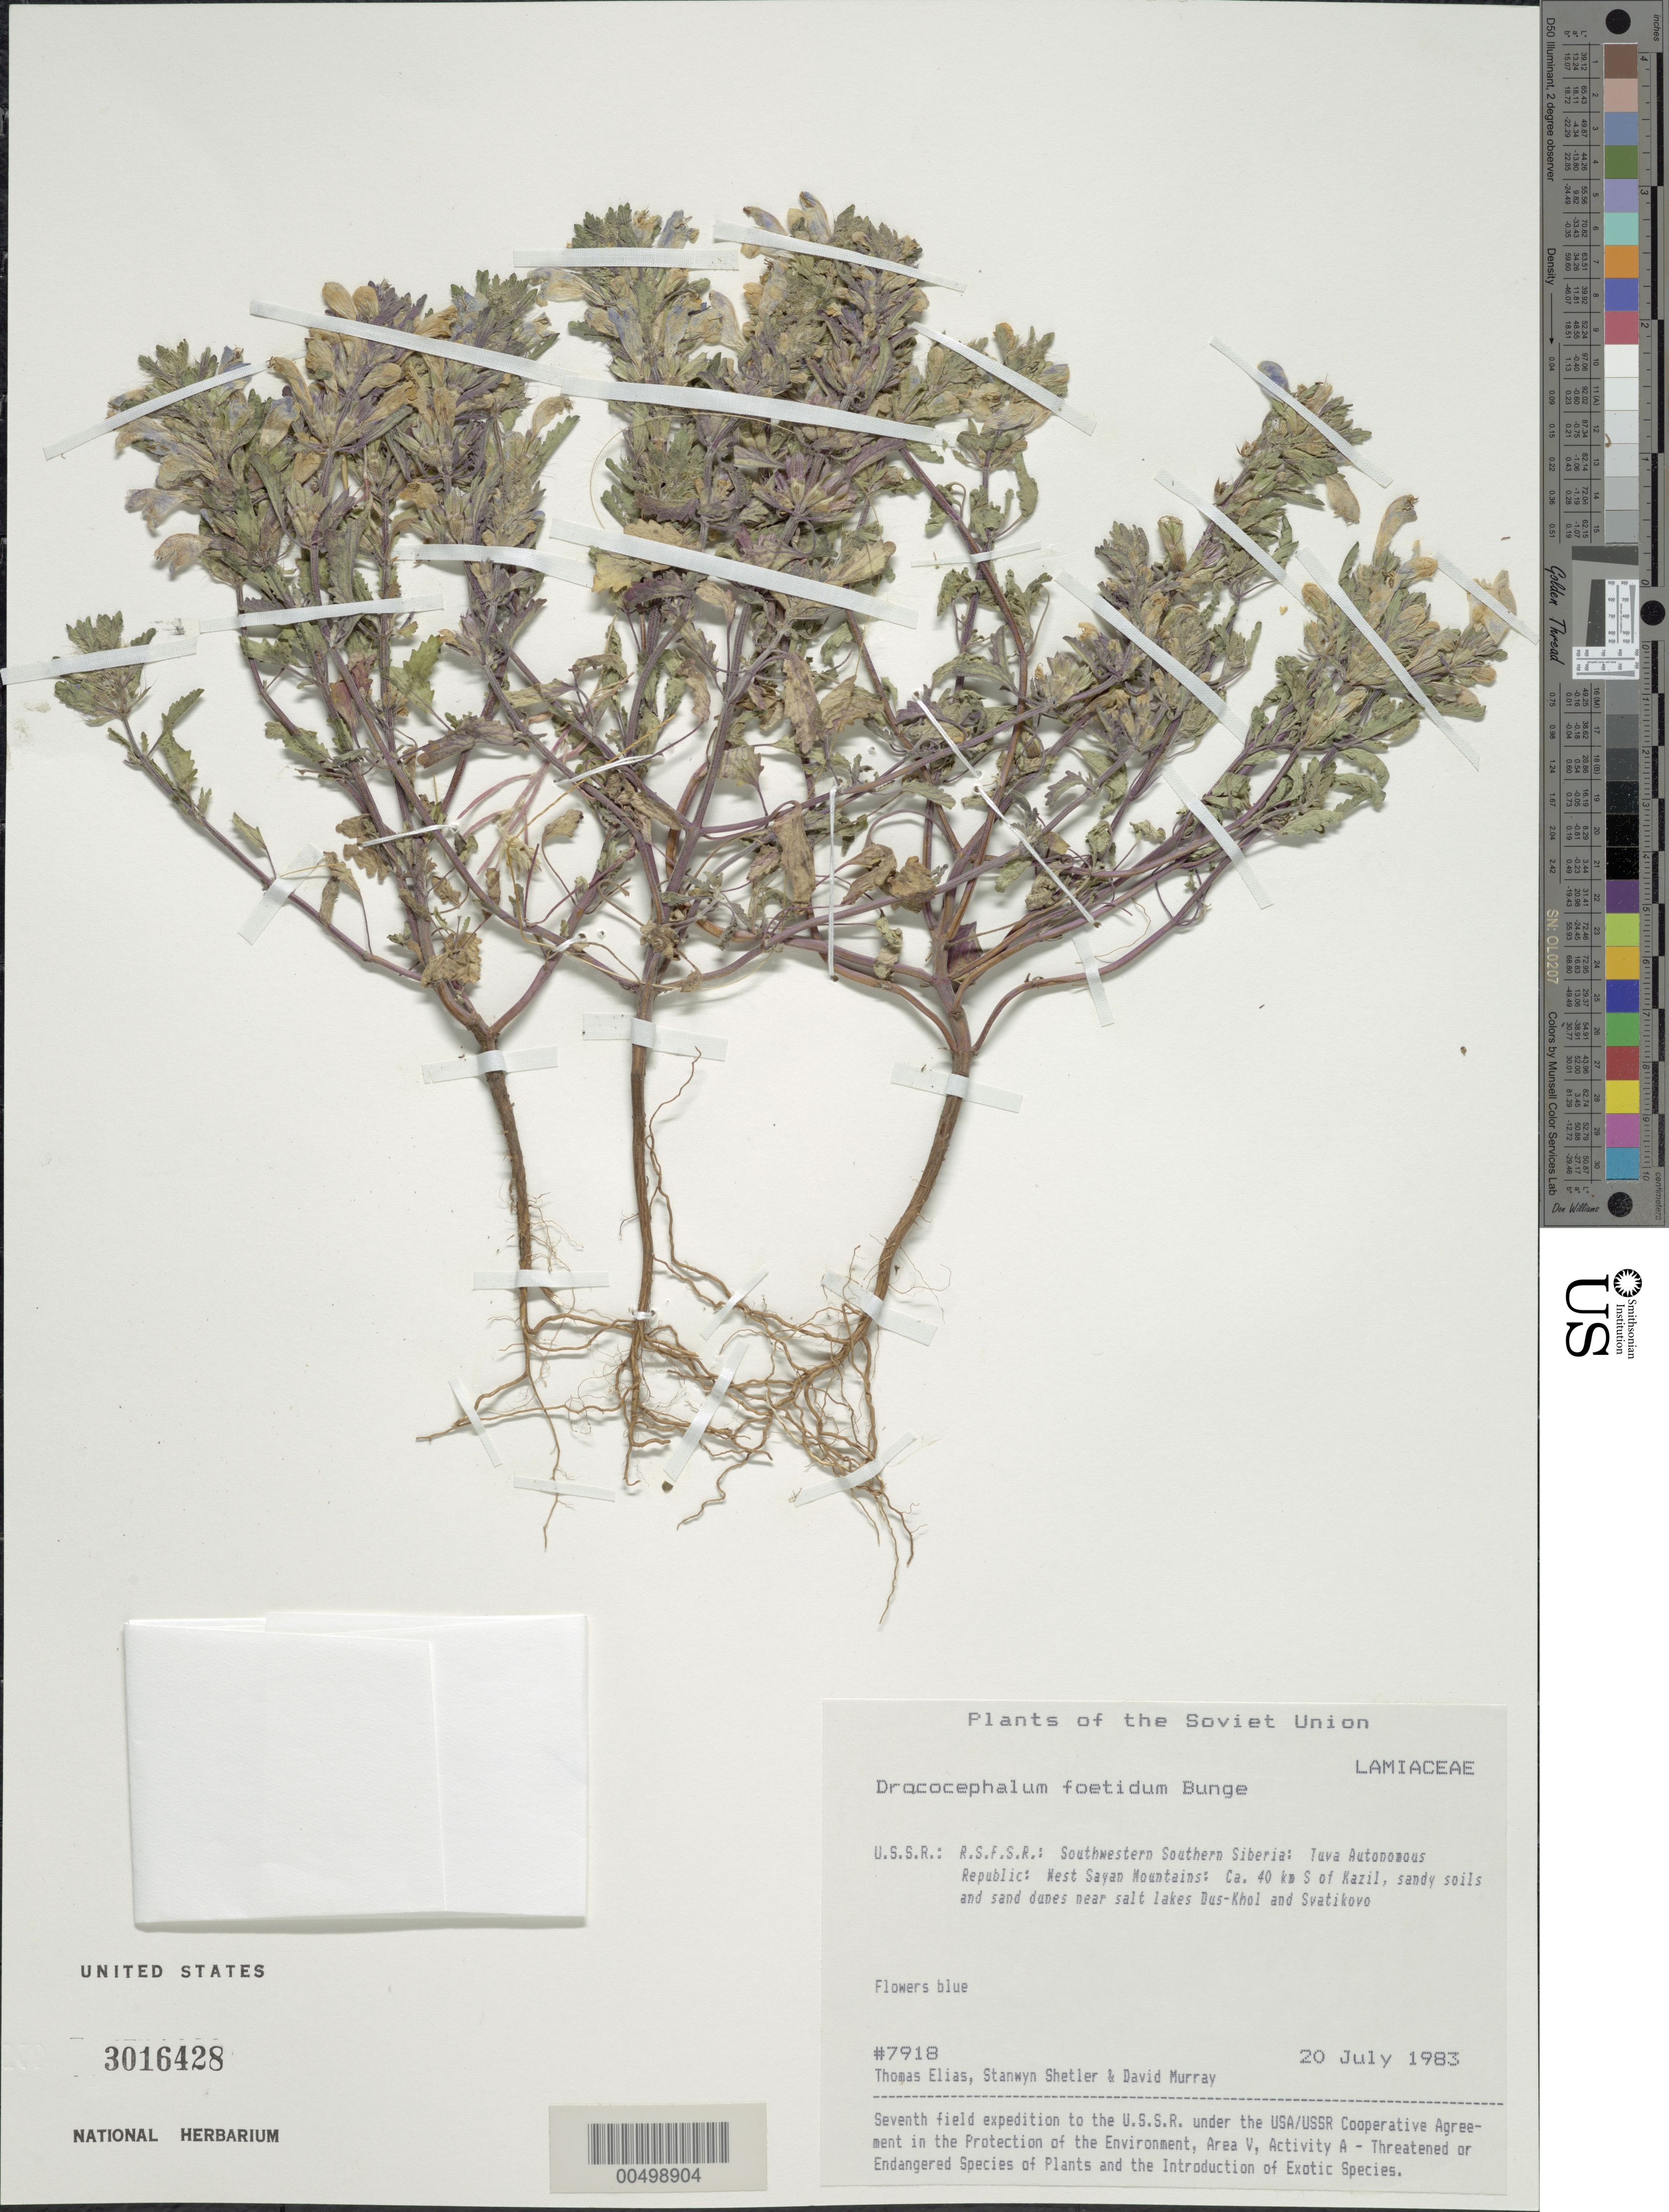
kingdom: Plantae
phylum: Tracheophyta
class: Magnoliopsida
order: Lamiales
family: Lamiaceae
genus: Dracocephalum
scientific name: Dracocephalum foetidum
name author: Bunge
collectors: T. Elias, S. Shetler & D. F. Murray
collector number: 7918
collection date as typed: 20 Jul 1983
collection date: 1983-07-20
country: Russian Federation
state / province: Tuva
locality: West Sayan Mountains, ca. 40 km S of Kazil [Kyzyl], near salt lakes Dus-Khol and Svatikovo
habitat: sandy soils and sand dunes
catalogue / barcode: US 3016428